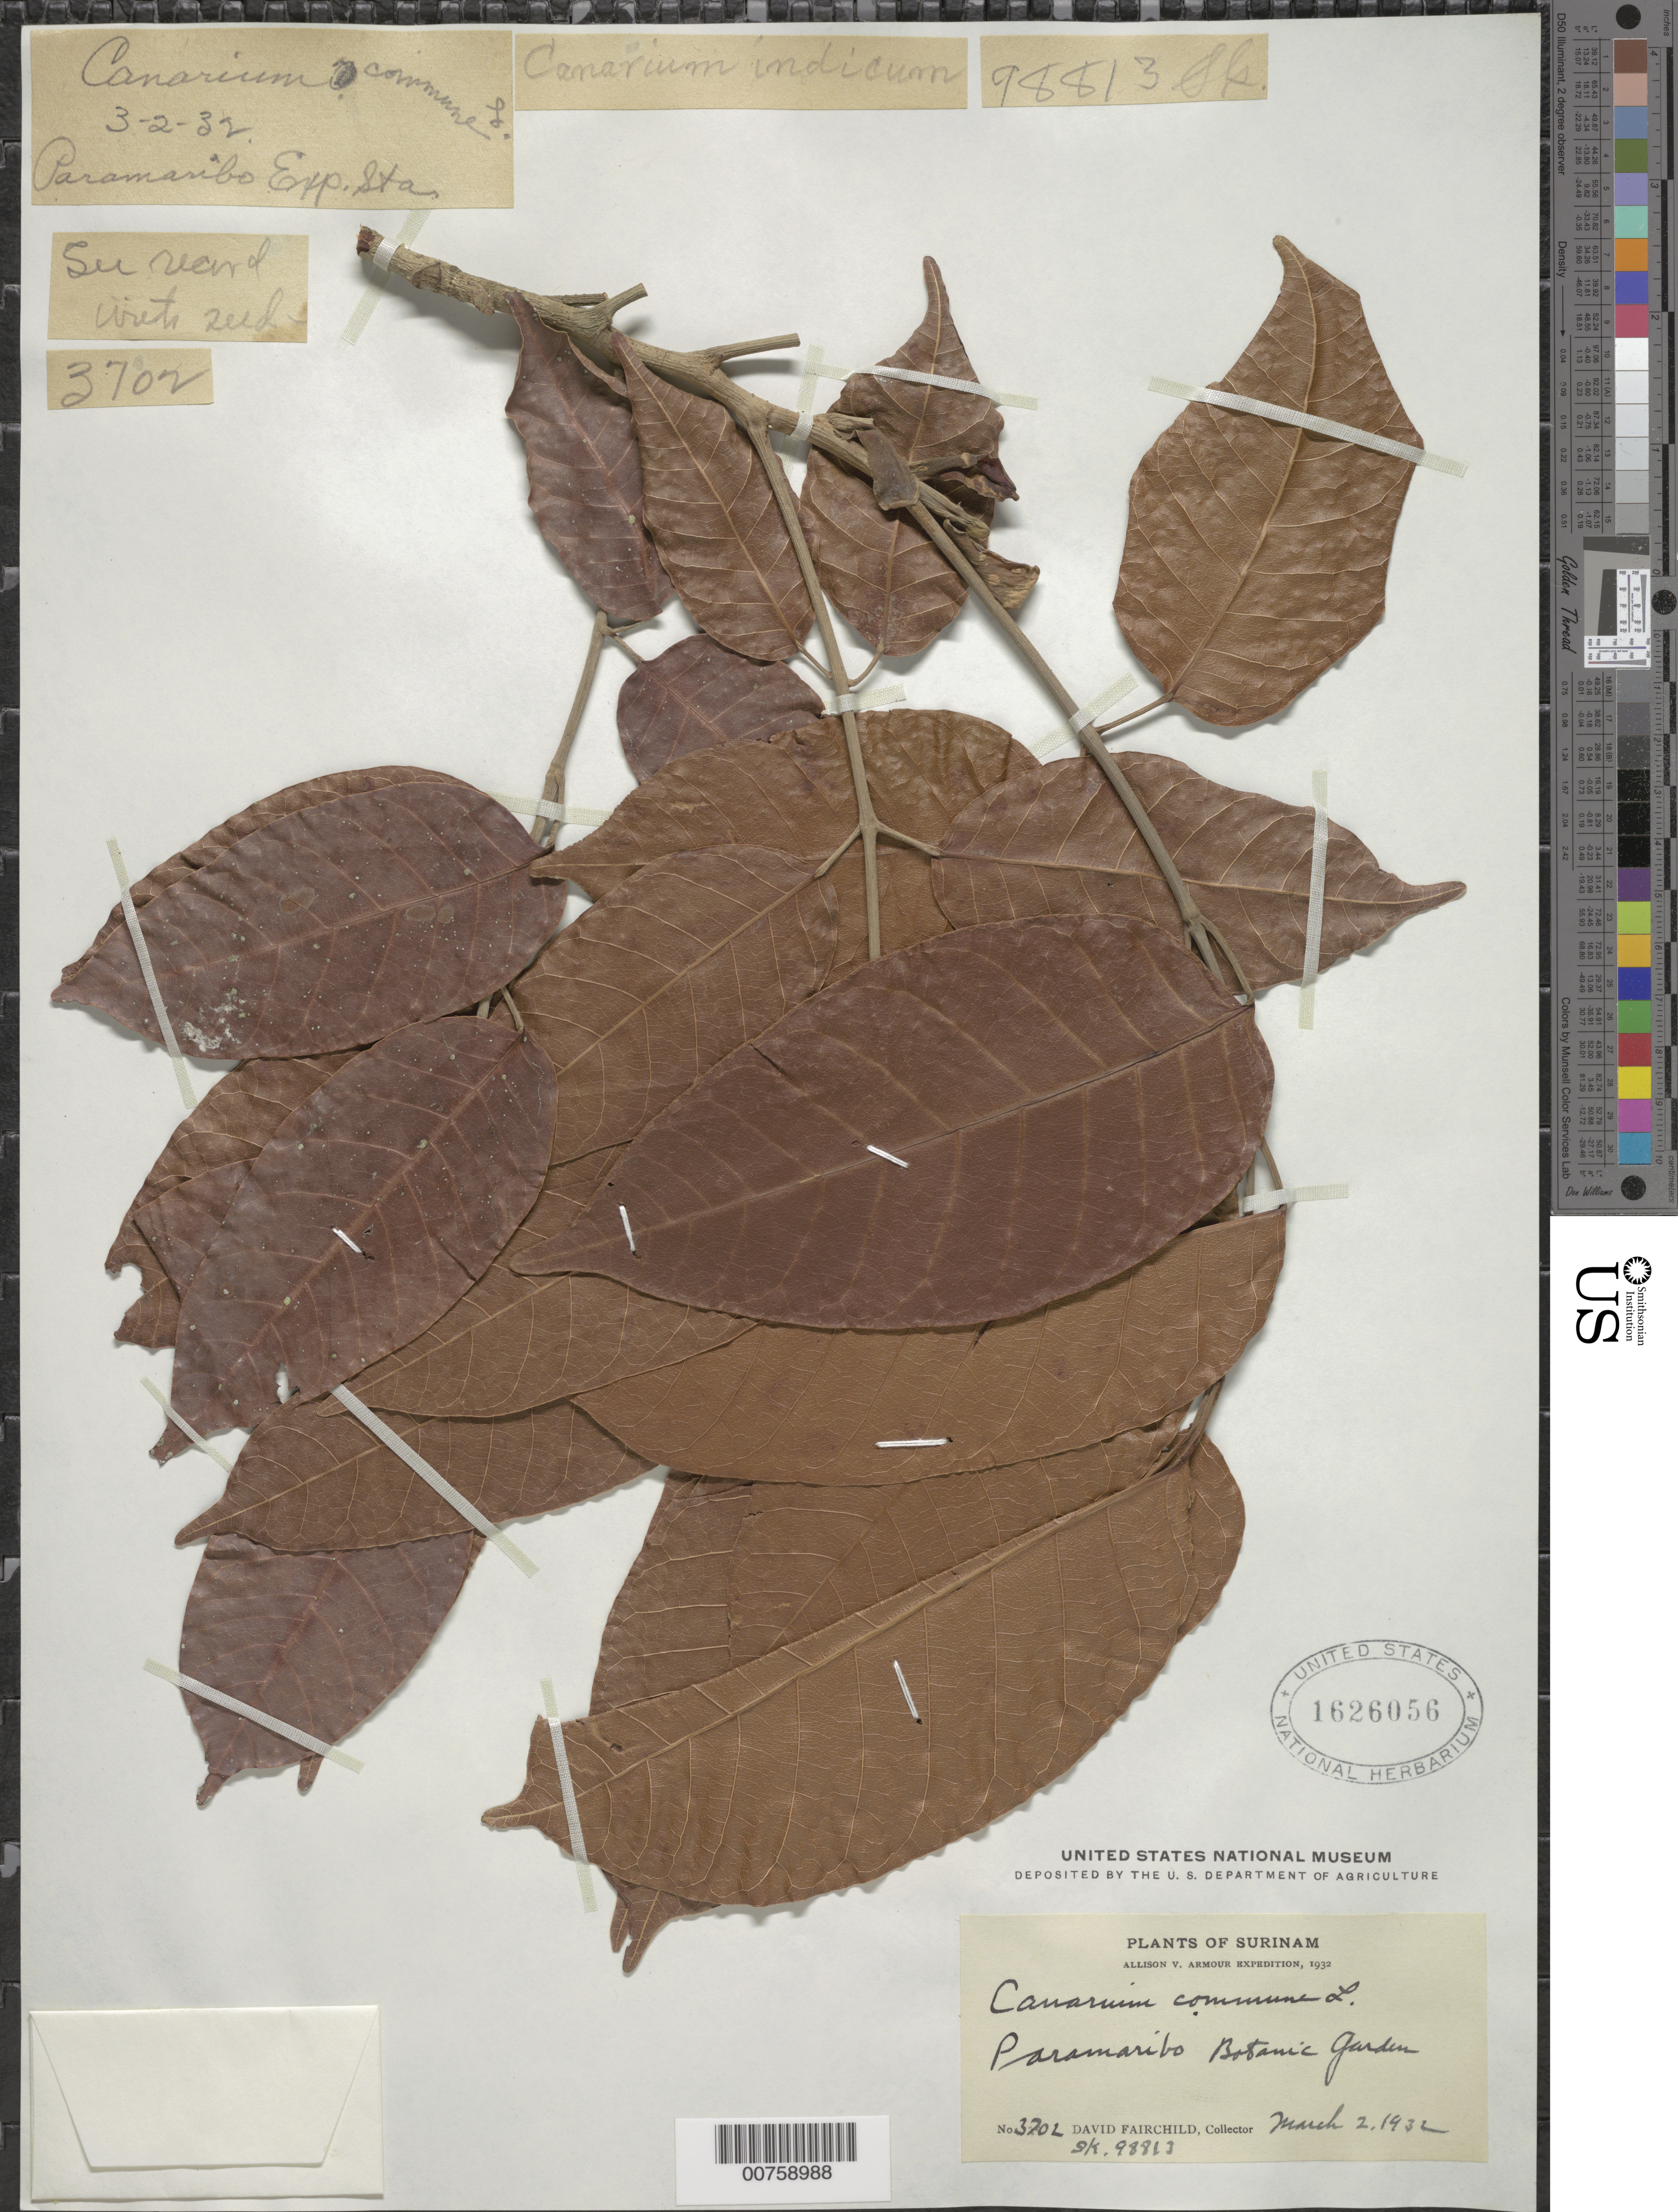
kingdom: Plantae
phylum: Tracheophyta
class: Magnoliopsida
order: Sapindales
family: Burseraceae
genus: Canarium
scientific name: Canarium commune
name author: L.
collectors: D. G. Fairchild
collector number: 3702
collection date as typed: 2-Mar-32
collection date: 1932-03-02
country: Suriname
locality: Paramaribo, Botanical Gardens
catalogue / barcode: US 1626056